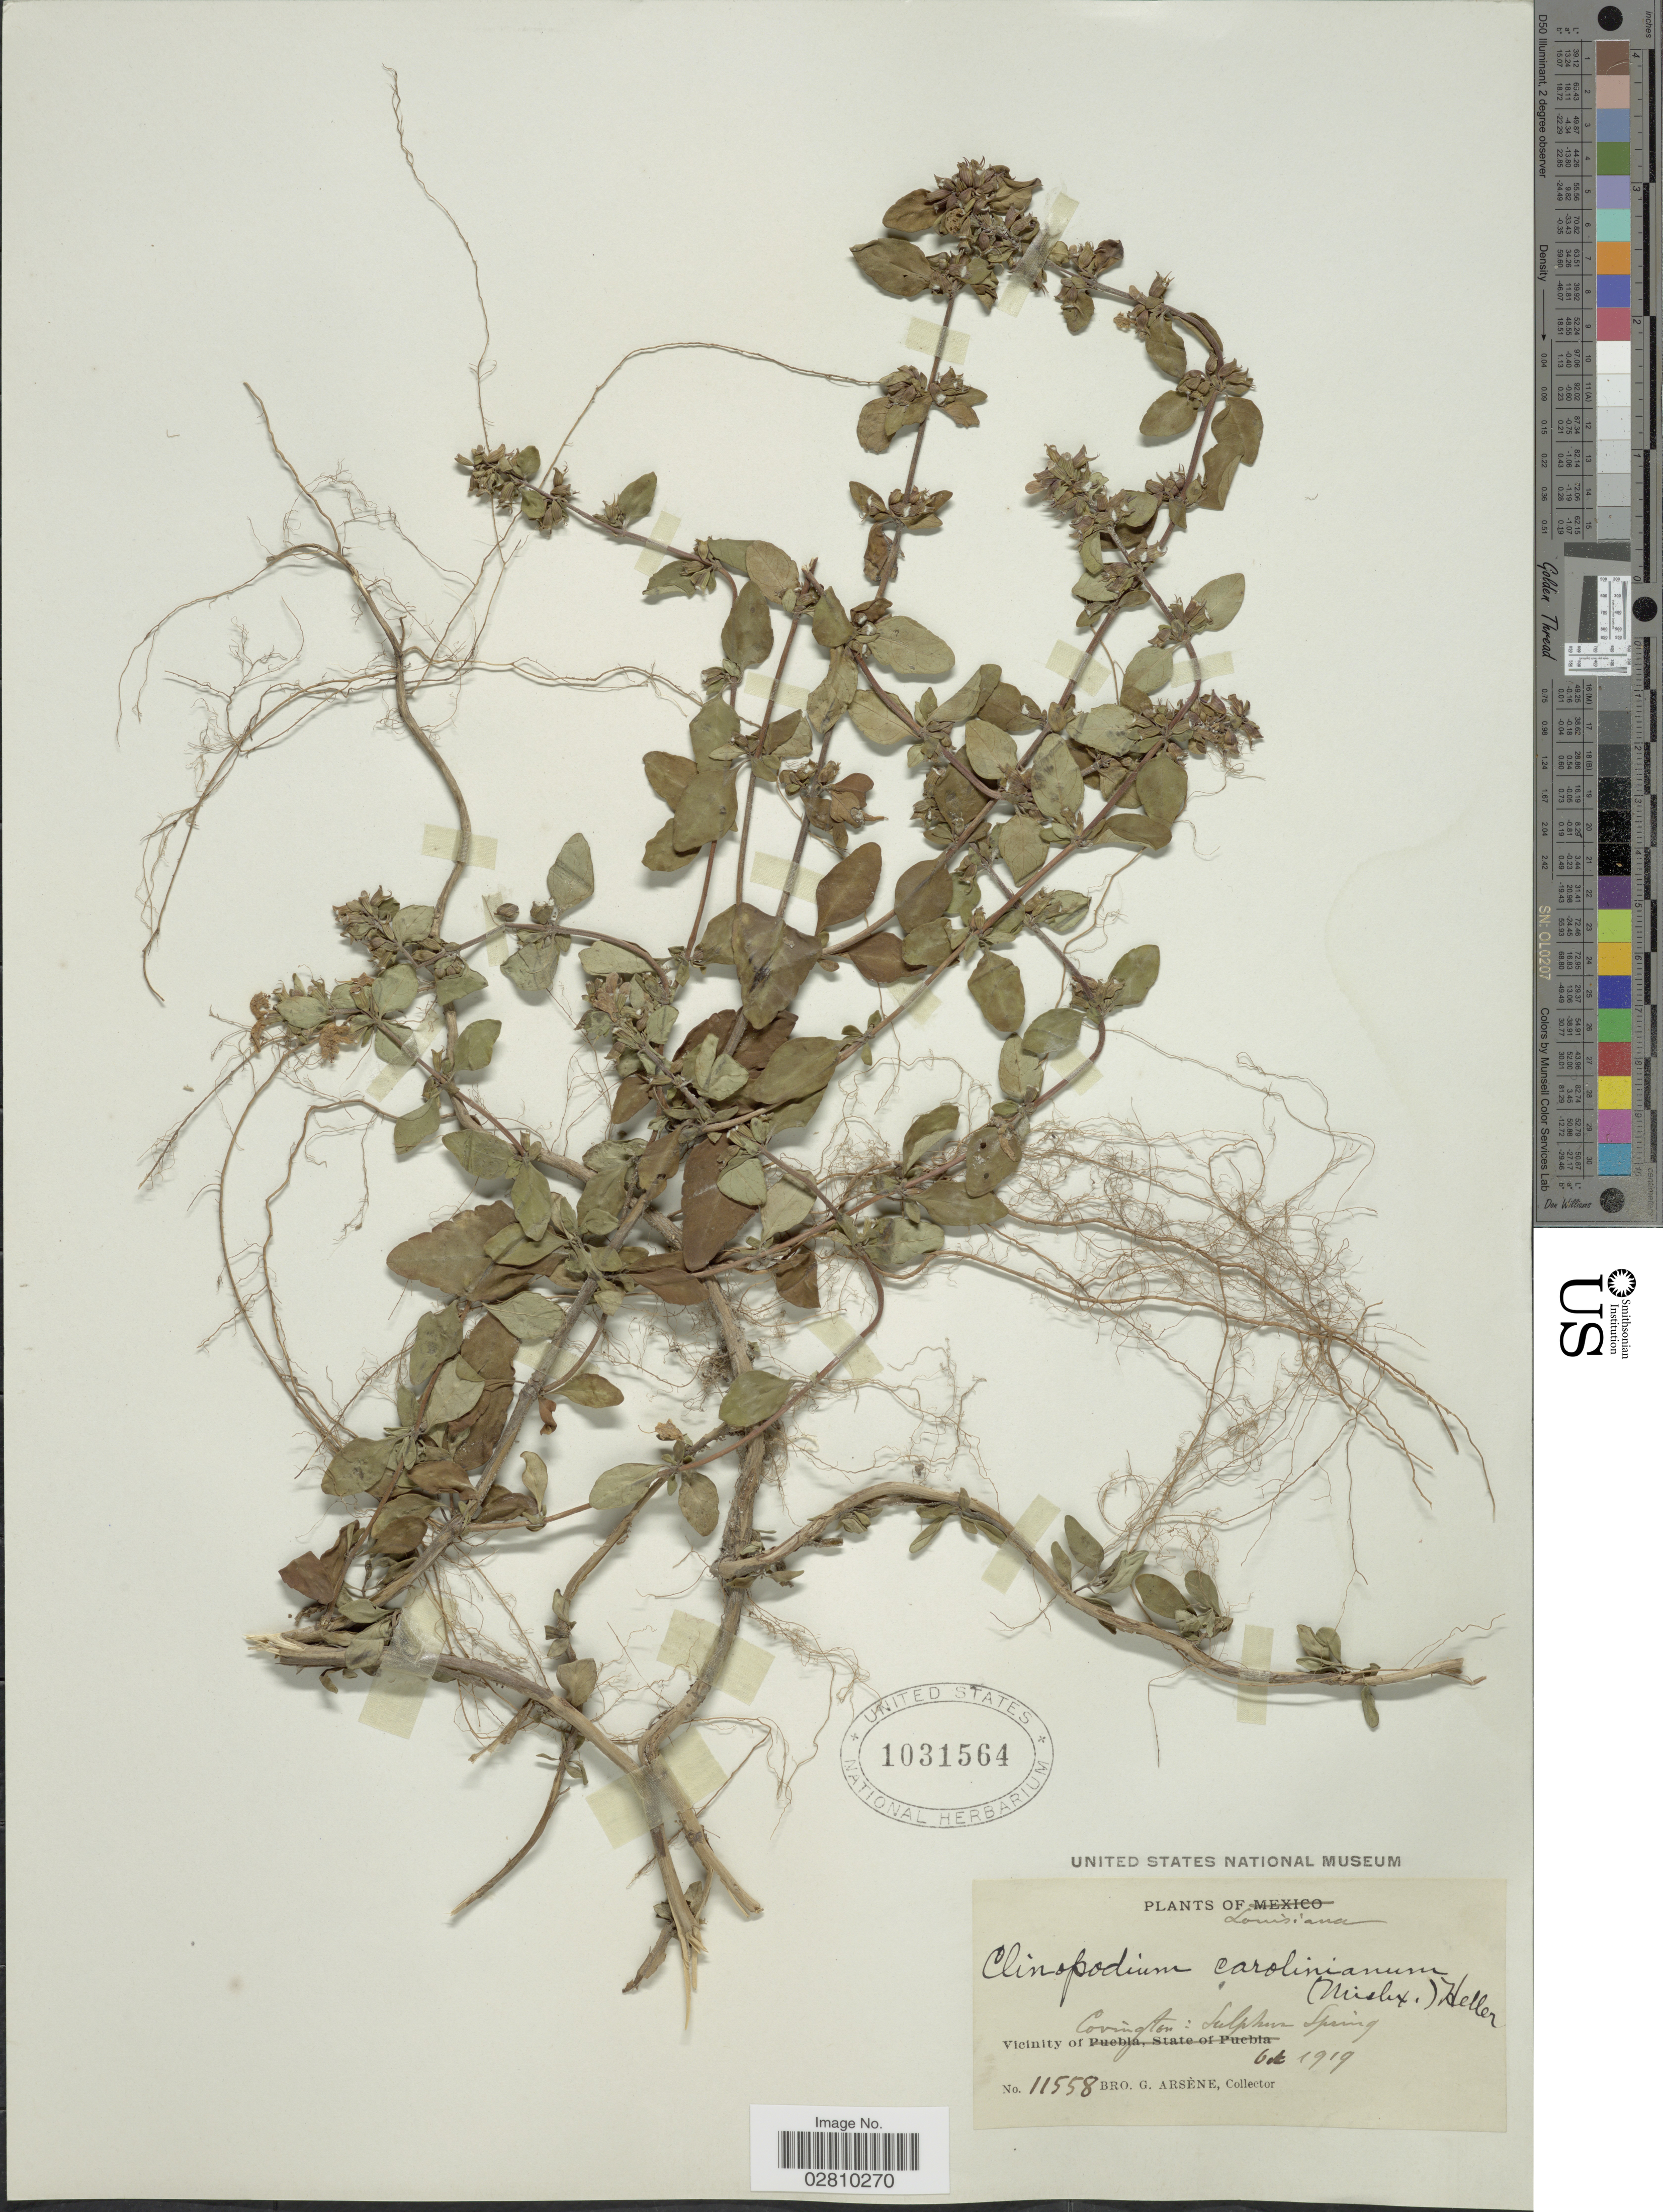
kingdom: Plantae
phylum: Tracheophyta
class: Magnoliopsida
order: Lamiales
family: Lamiaceae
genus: Clinopodium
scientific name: Clinopodium carolinianum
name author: Mill.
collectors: Bro. G. Arsène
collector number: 11558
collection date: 1919-10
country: United States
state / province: Louisiana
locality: Vicinity of Covington: Sulphur Spring.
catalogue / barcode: US 1031564